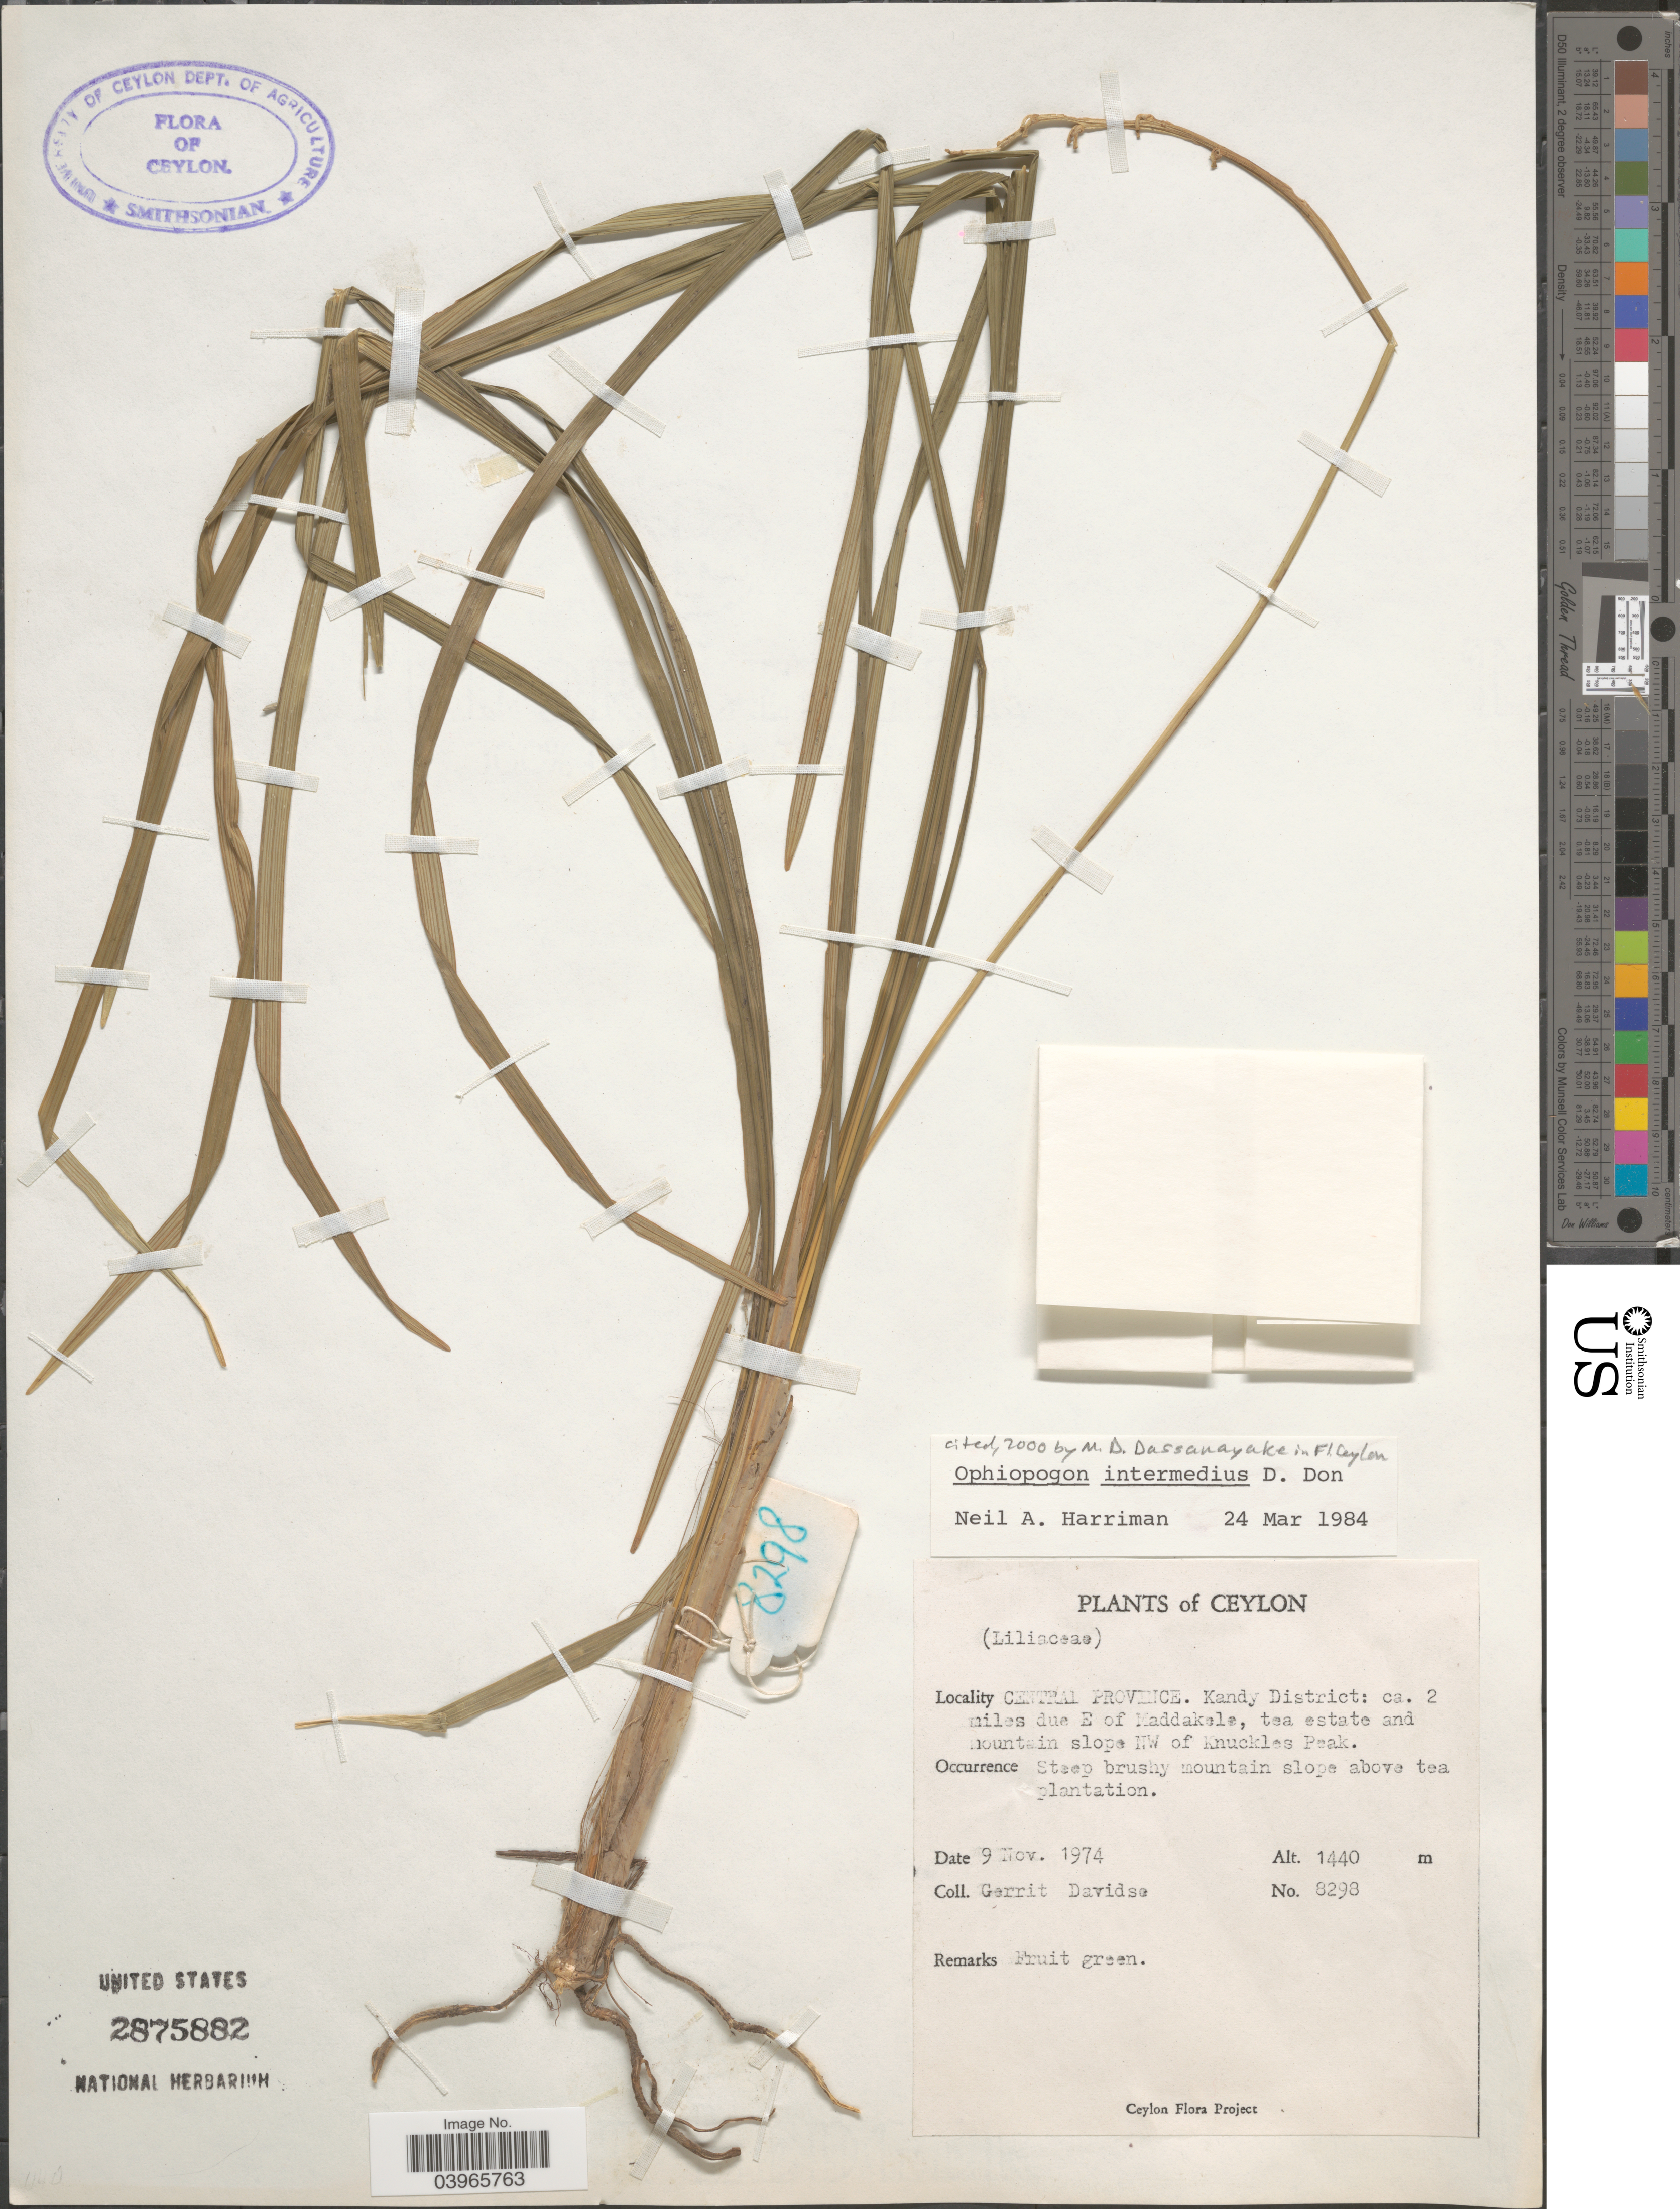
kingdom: Plantae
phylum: Tracheophyta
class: Liliopsida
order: Asparagales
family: Asparagaceae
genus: Ophiopogon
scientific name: Ophiopogon intermedius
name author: D. Don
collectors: G. Davidse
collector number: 8298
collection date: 1974-11-09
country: Sri Lanka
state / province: Central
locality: Ceylon. Kandy District: ca. 2 miles due E of Maddakele, tea estate and mountain slope NW of Knuckles Peak.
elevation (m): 1440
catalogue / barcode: US 2875882